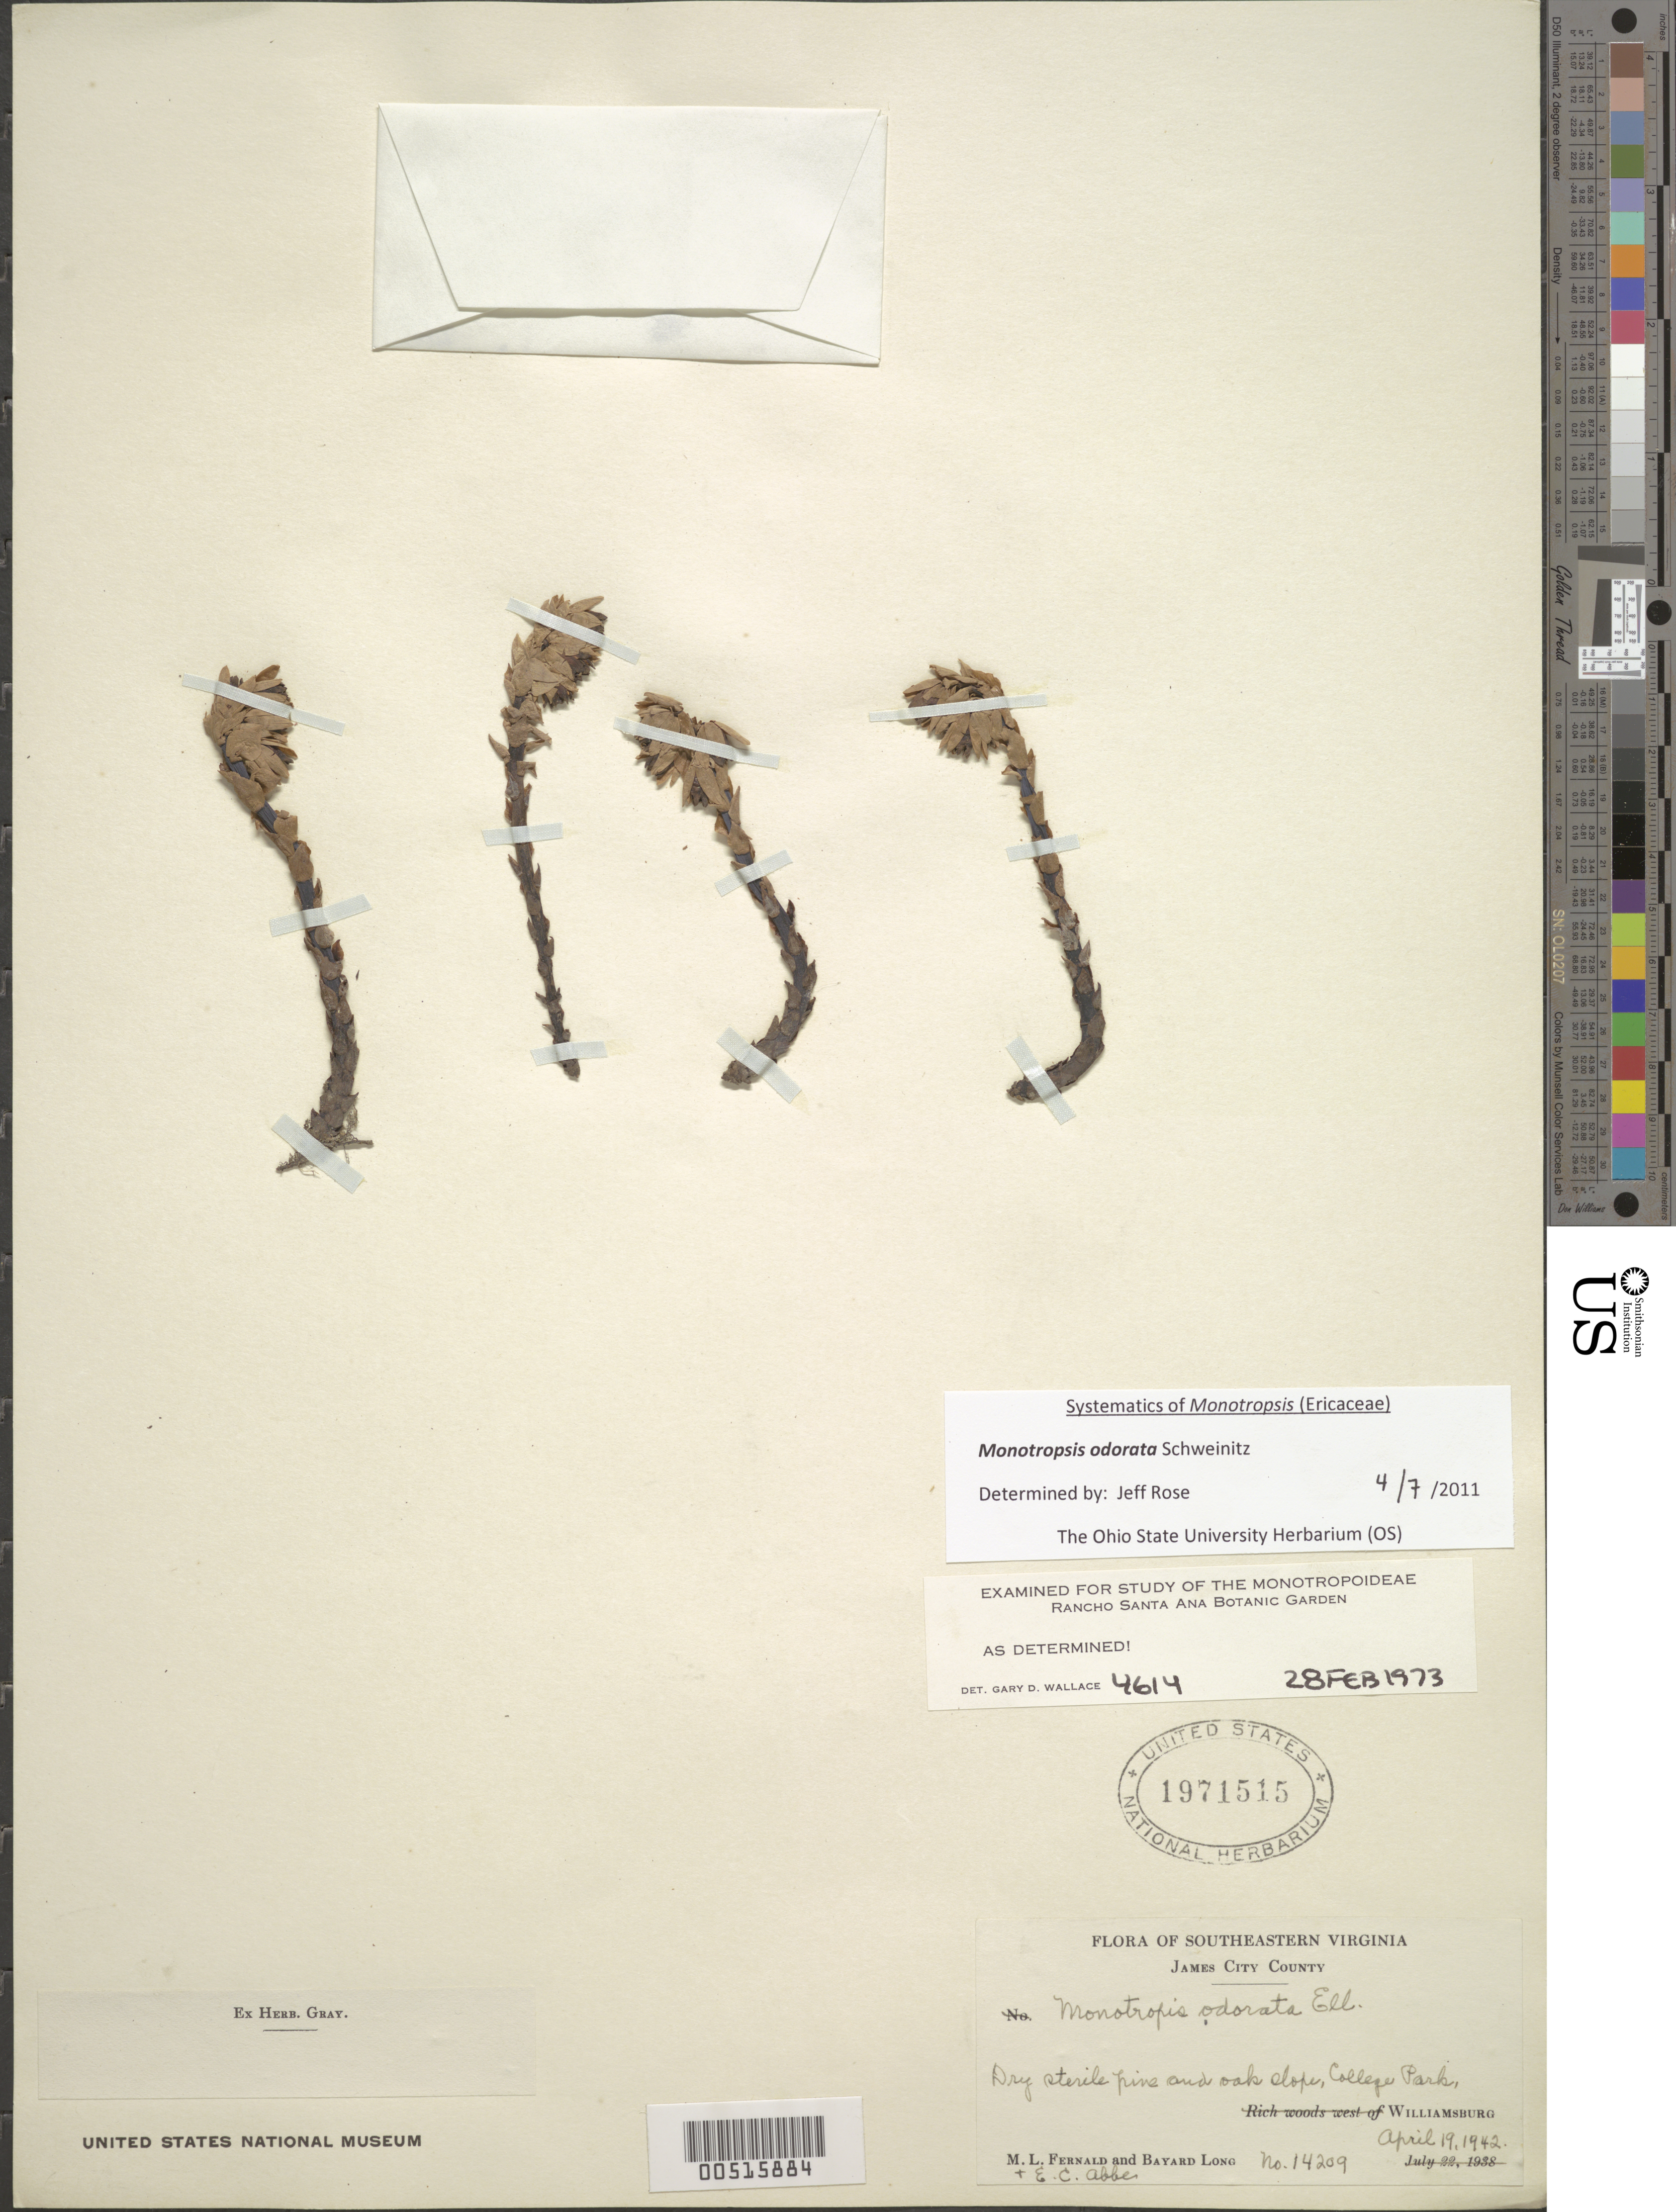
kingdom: Plantae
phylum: Tracheophyta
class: Magnoliopsida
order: Ericales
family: Ericaceae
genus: Monotropsis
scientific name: Monotropsis odorata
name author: Schwein. ex Elliott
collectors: M. L. Fernald & B. H. Long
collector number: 14209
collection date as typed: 19 Apr 1942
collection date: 1942-04-19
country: United States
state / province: Virginia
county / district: James City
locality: Williamsburg, college park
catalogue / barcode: US 1971515